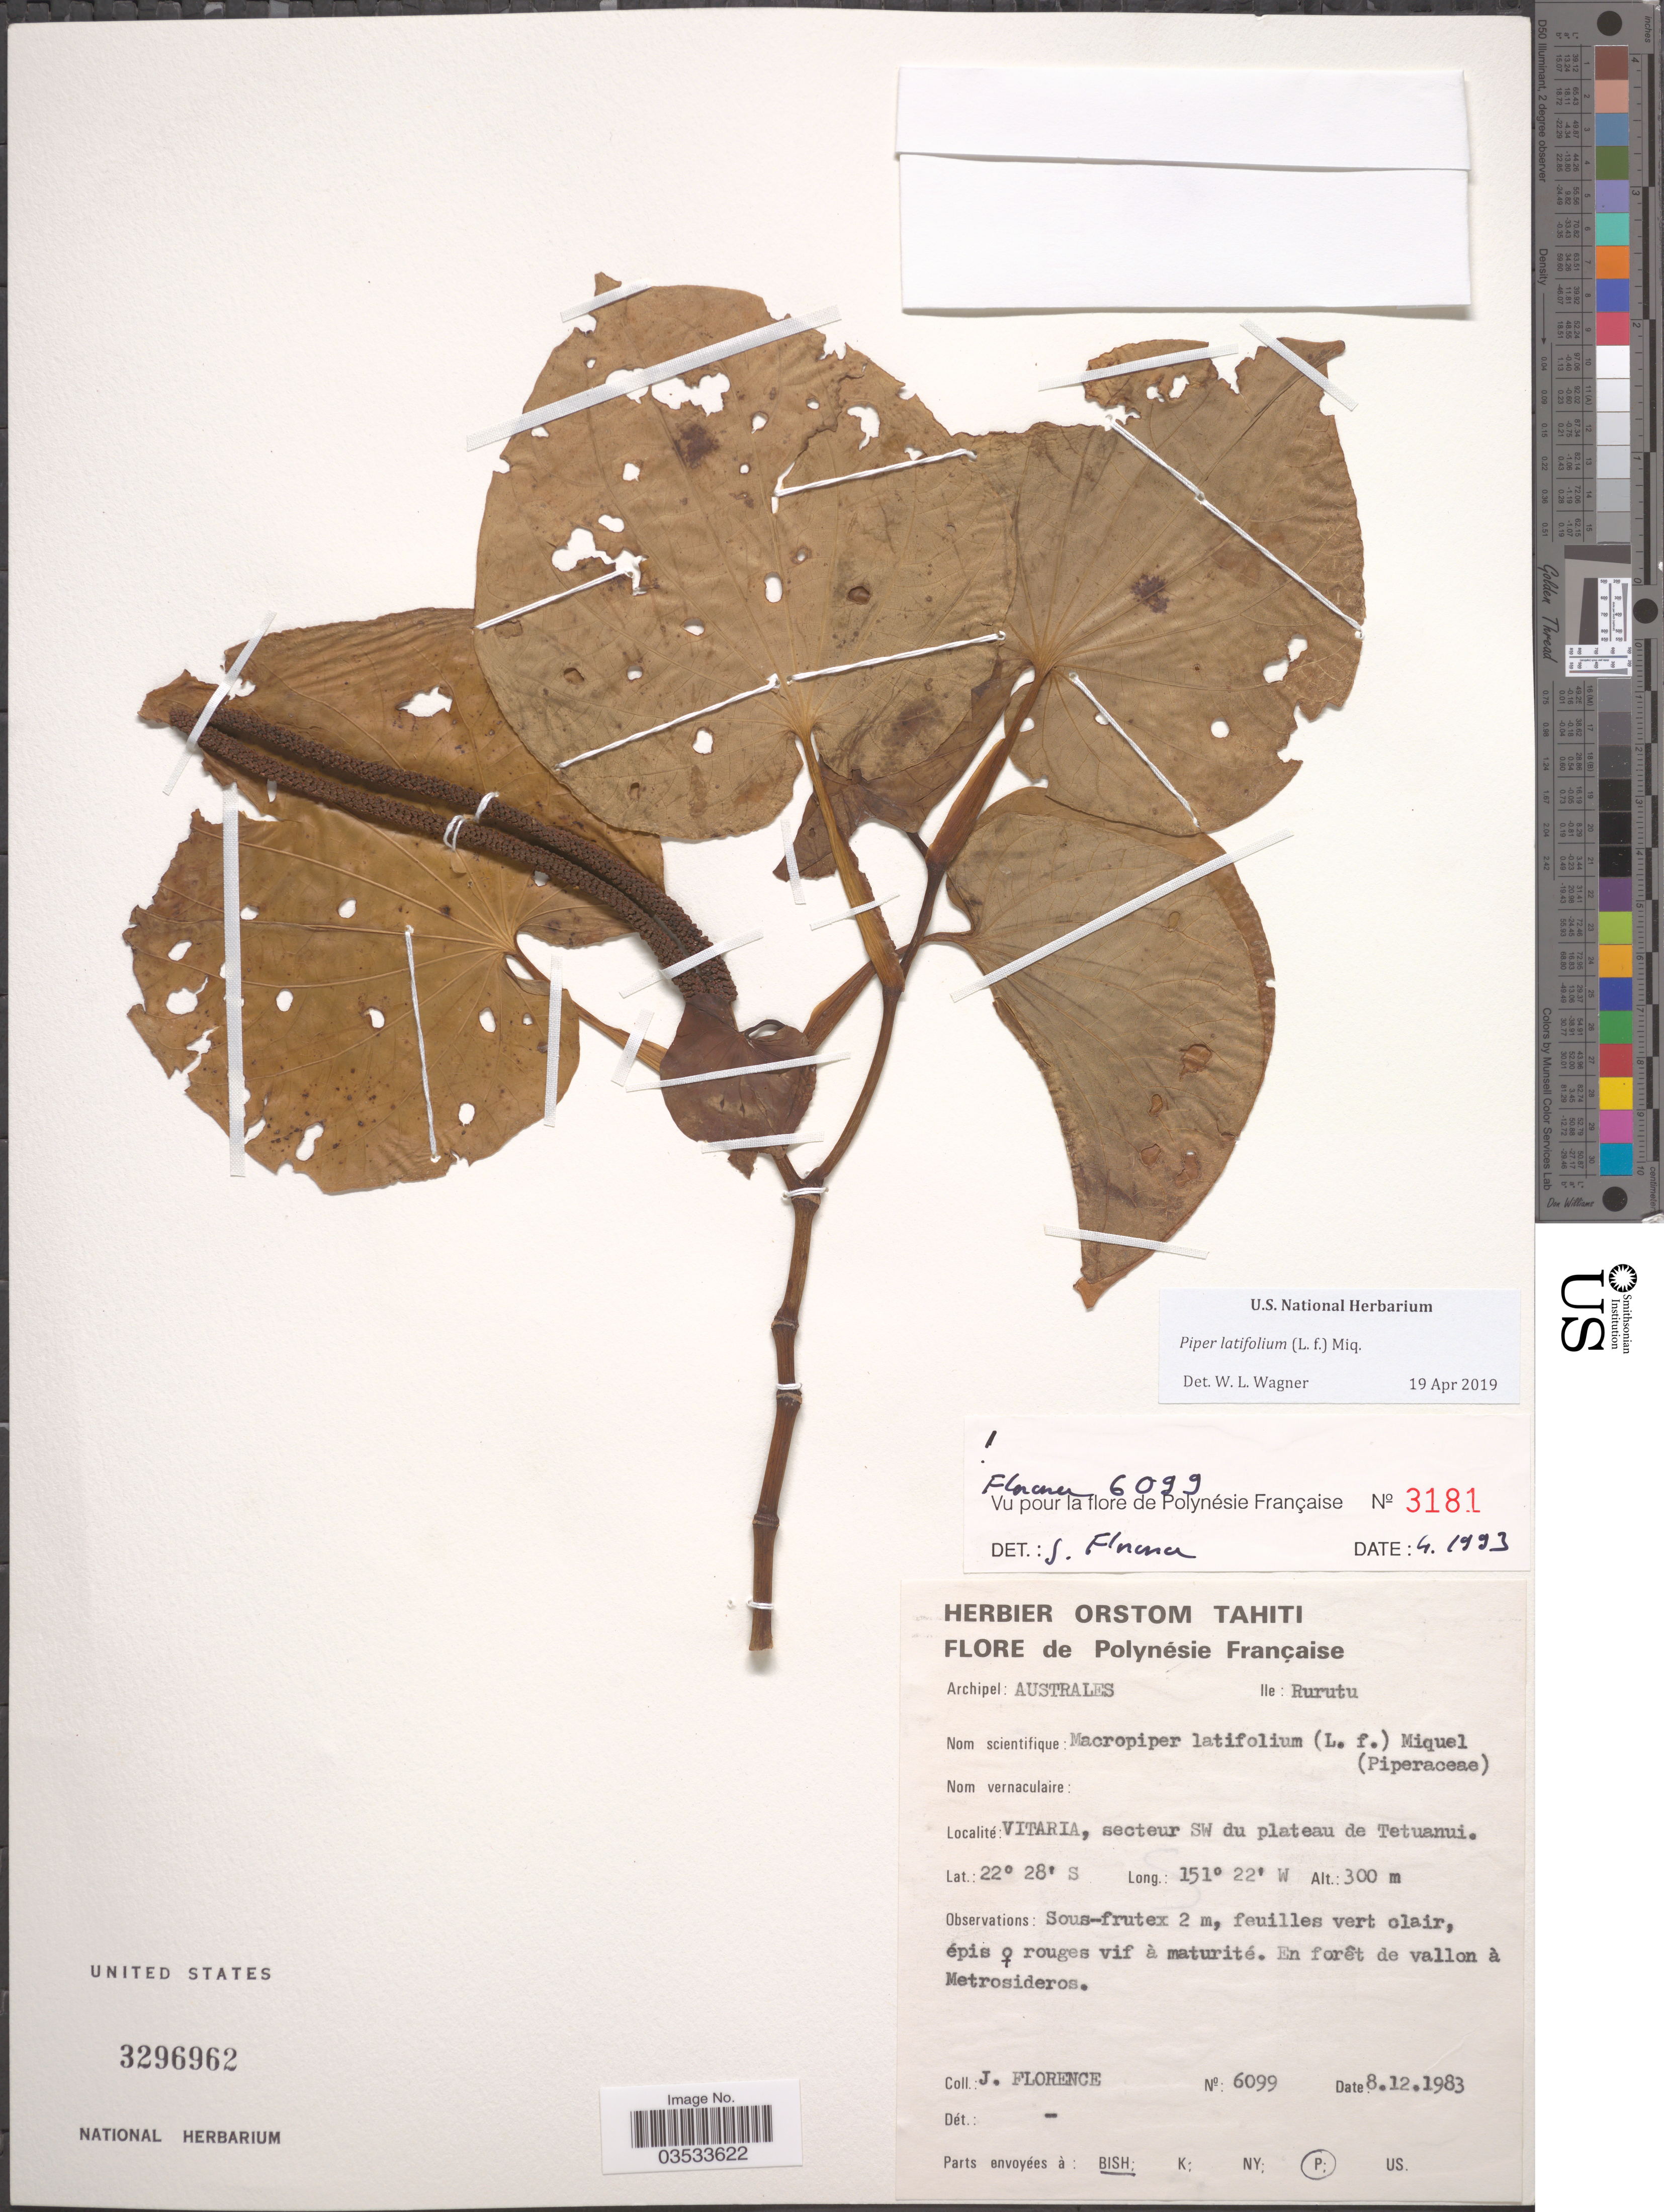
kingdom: Plantae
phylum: Tracheophyta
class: Magnoliopsida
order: Piperales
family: Piperaceae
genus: Piper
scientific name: Piper latifolium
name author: L. f.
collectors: J. Florence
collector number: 6099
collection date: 1983-12-08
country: French Polynesia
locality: Polynésie Française. Archipel: Societe. Ile: Rurutu. Vitaria, secteur SW du plateau de Tetuanui.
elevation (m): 300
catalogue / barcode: US 3296962